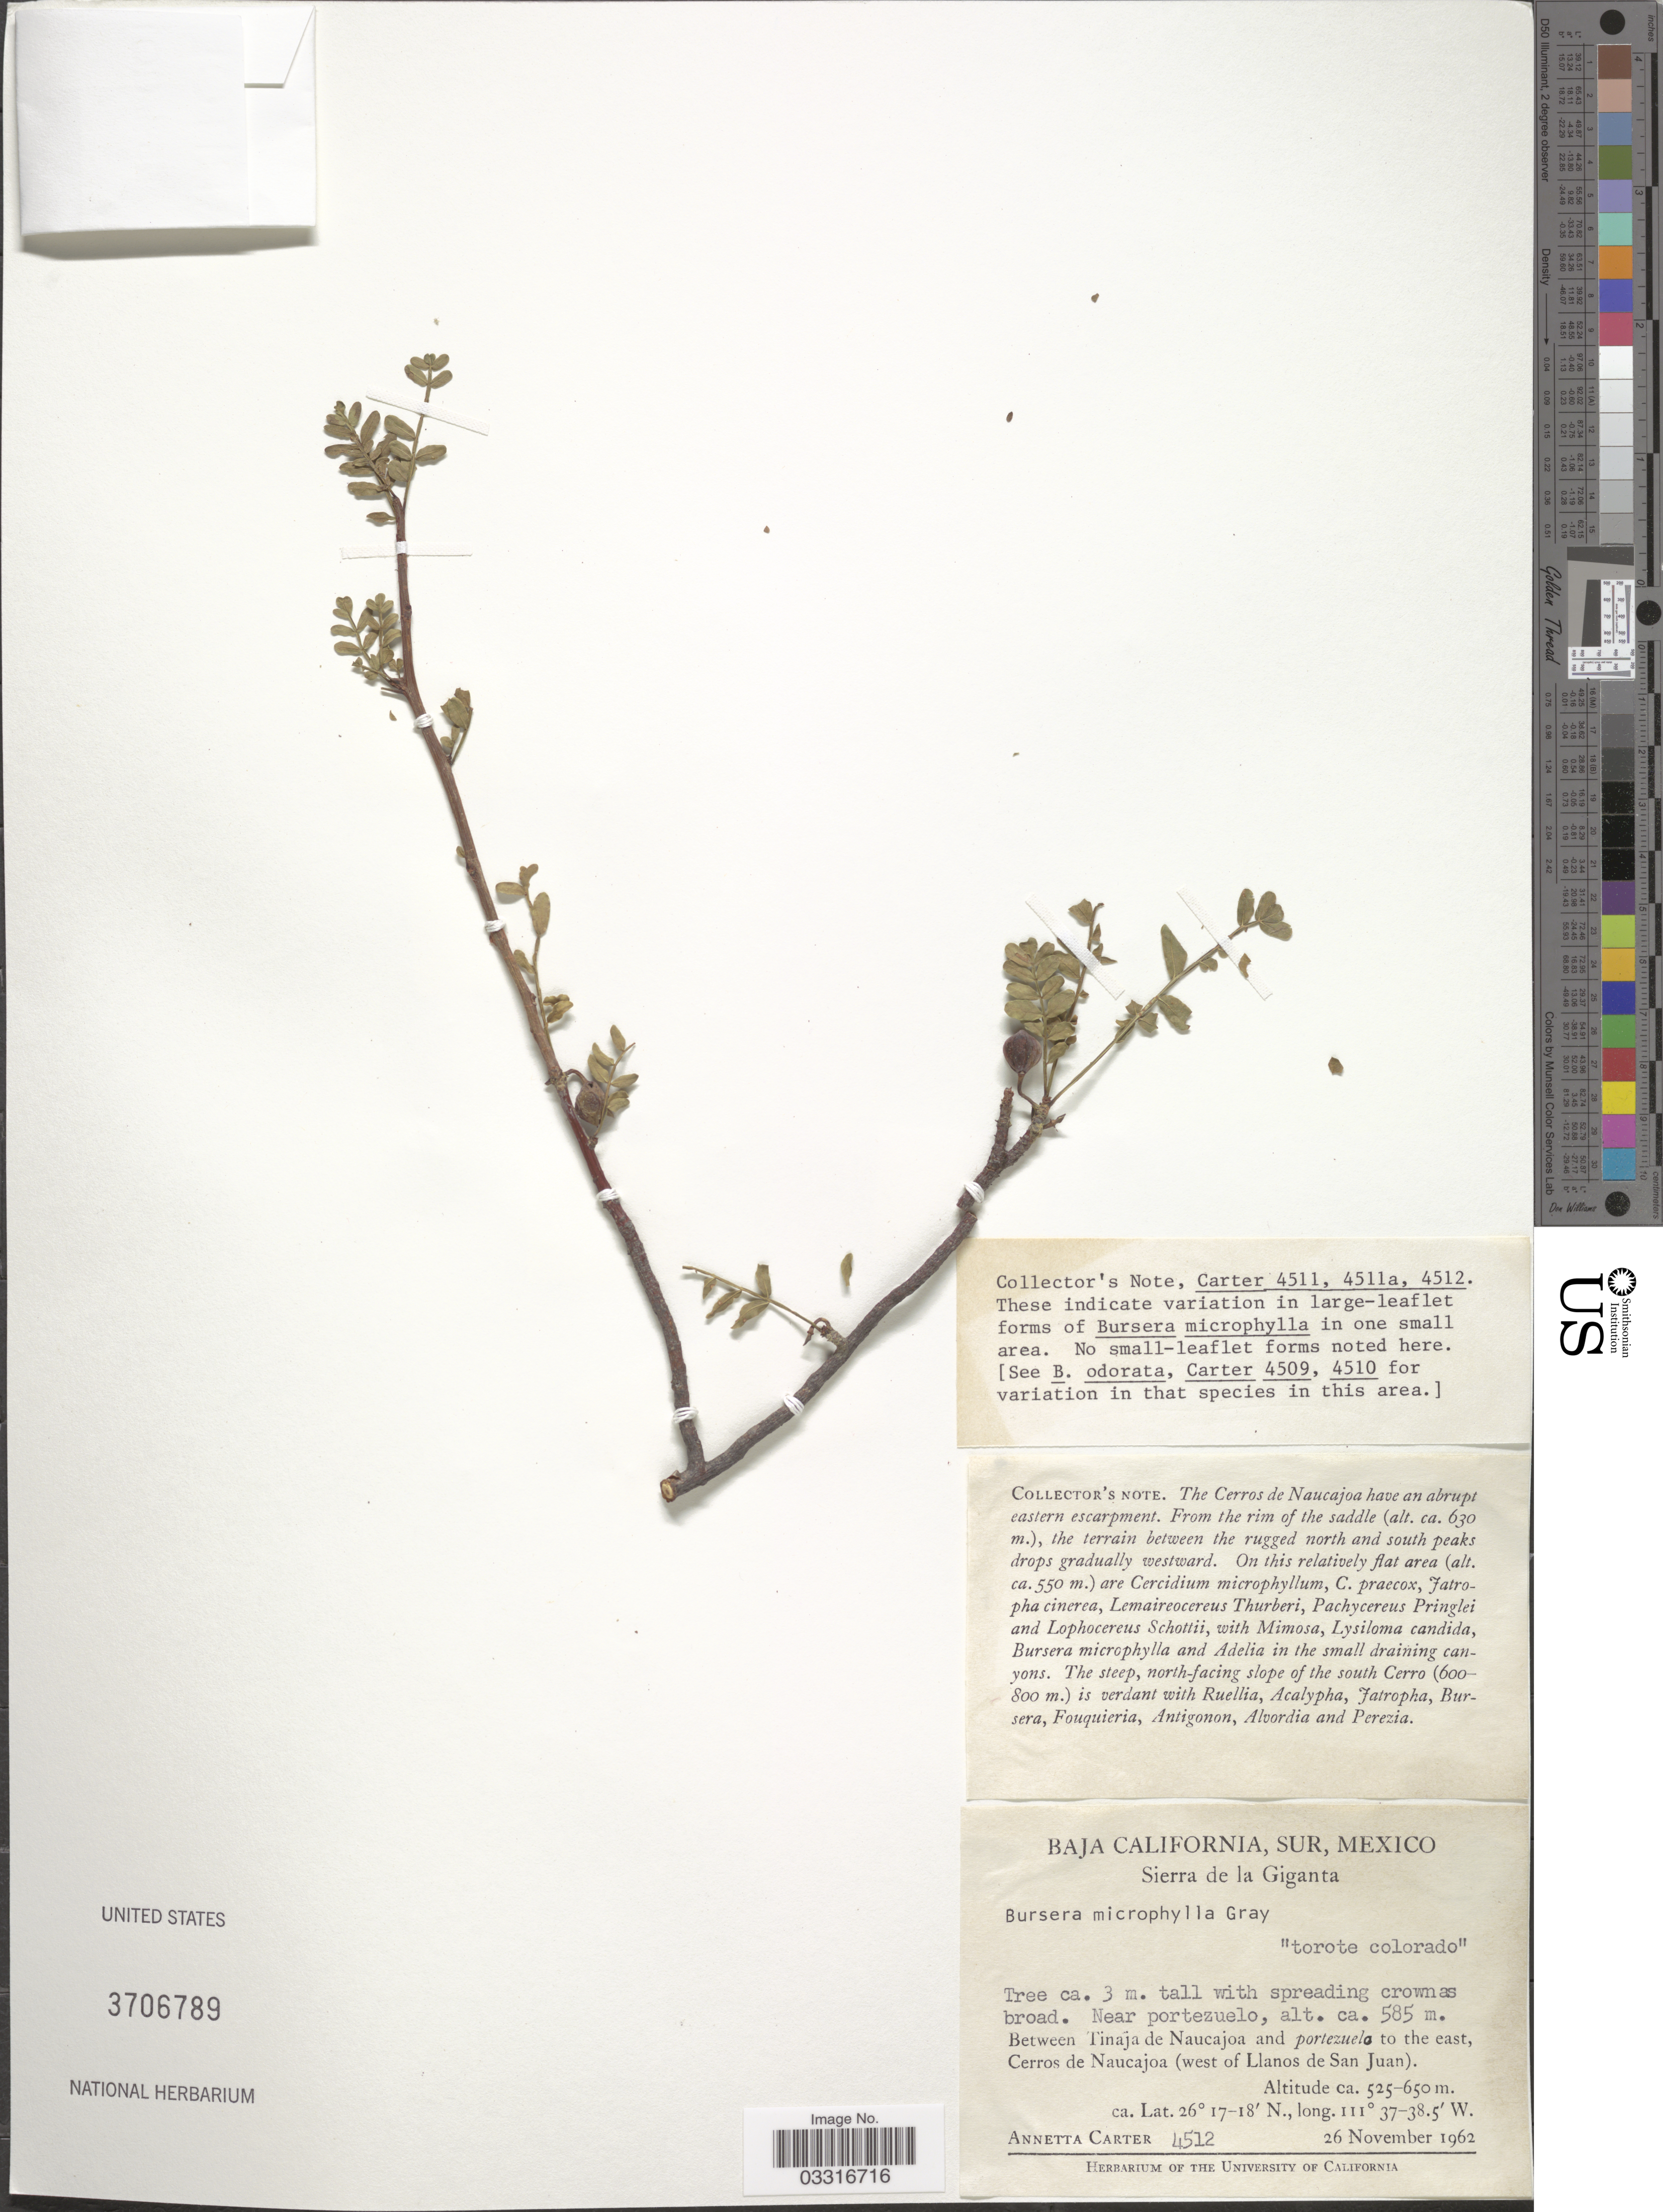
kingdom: Plantae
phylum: Tracheophyta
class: Magnoliopsida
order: Sapindales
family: Burseraceae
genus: Bursera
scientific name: Bursera microphylla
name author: A. Gray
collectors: A. Carter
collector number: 4512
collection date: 1962-11-26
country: Mexico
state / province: Baja California Sur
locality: Sierra de la Giganta, Near portezuelo, Between Tinaja de Naucajoa and portzuelo to the east, Cerros de Naucajoa (west of Llanos de San Juan).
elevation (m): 525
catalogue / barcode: US 3706789